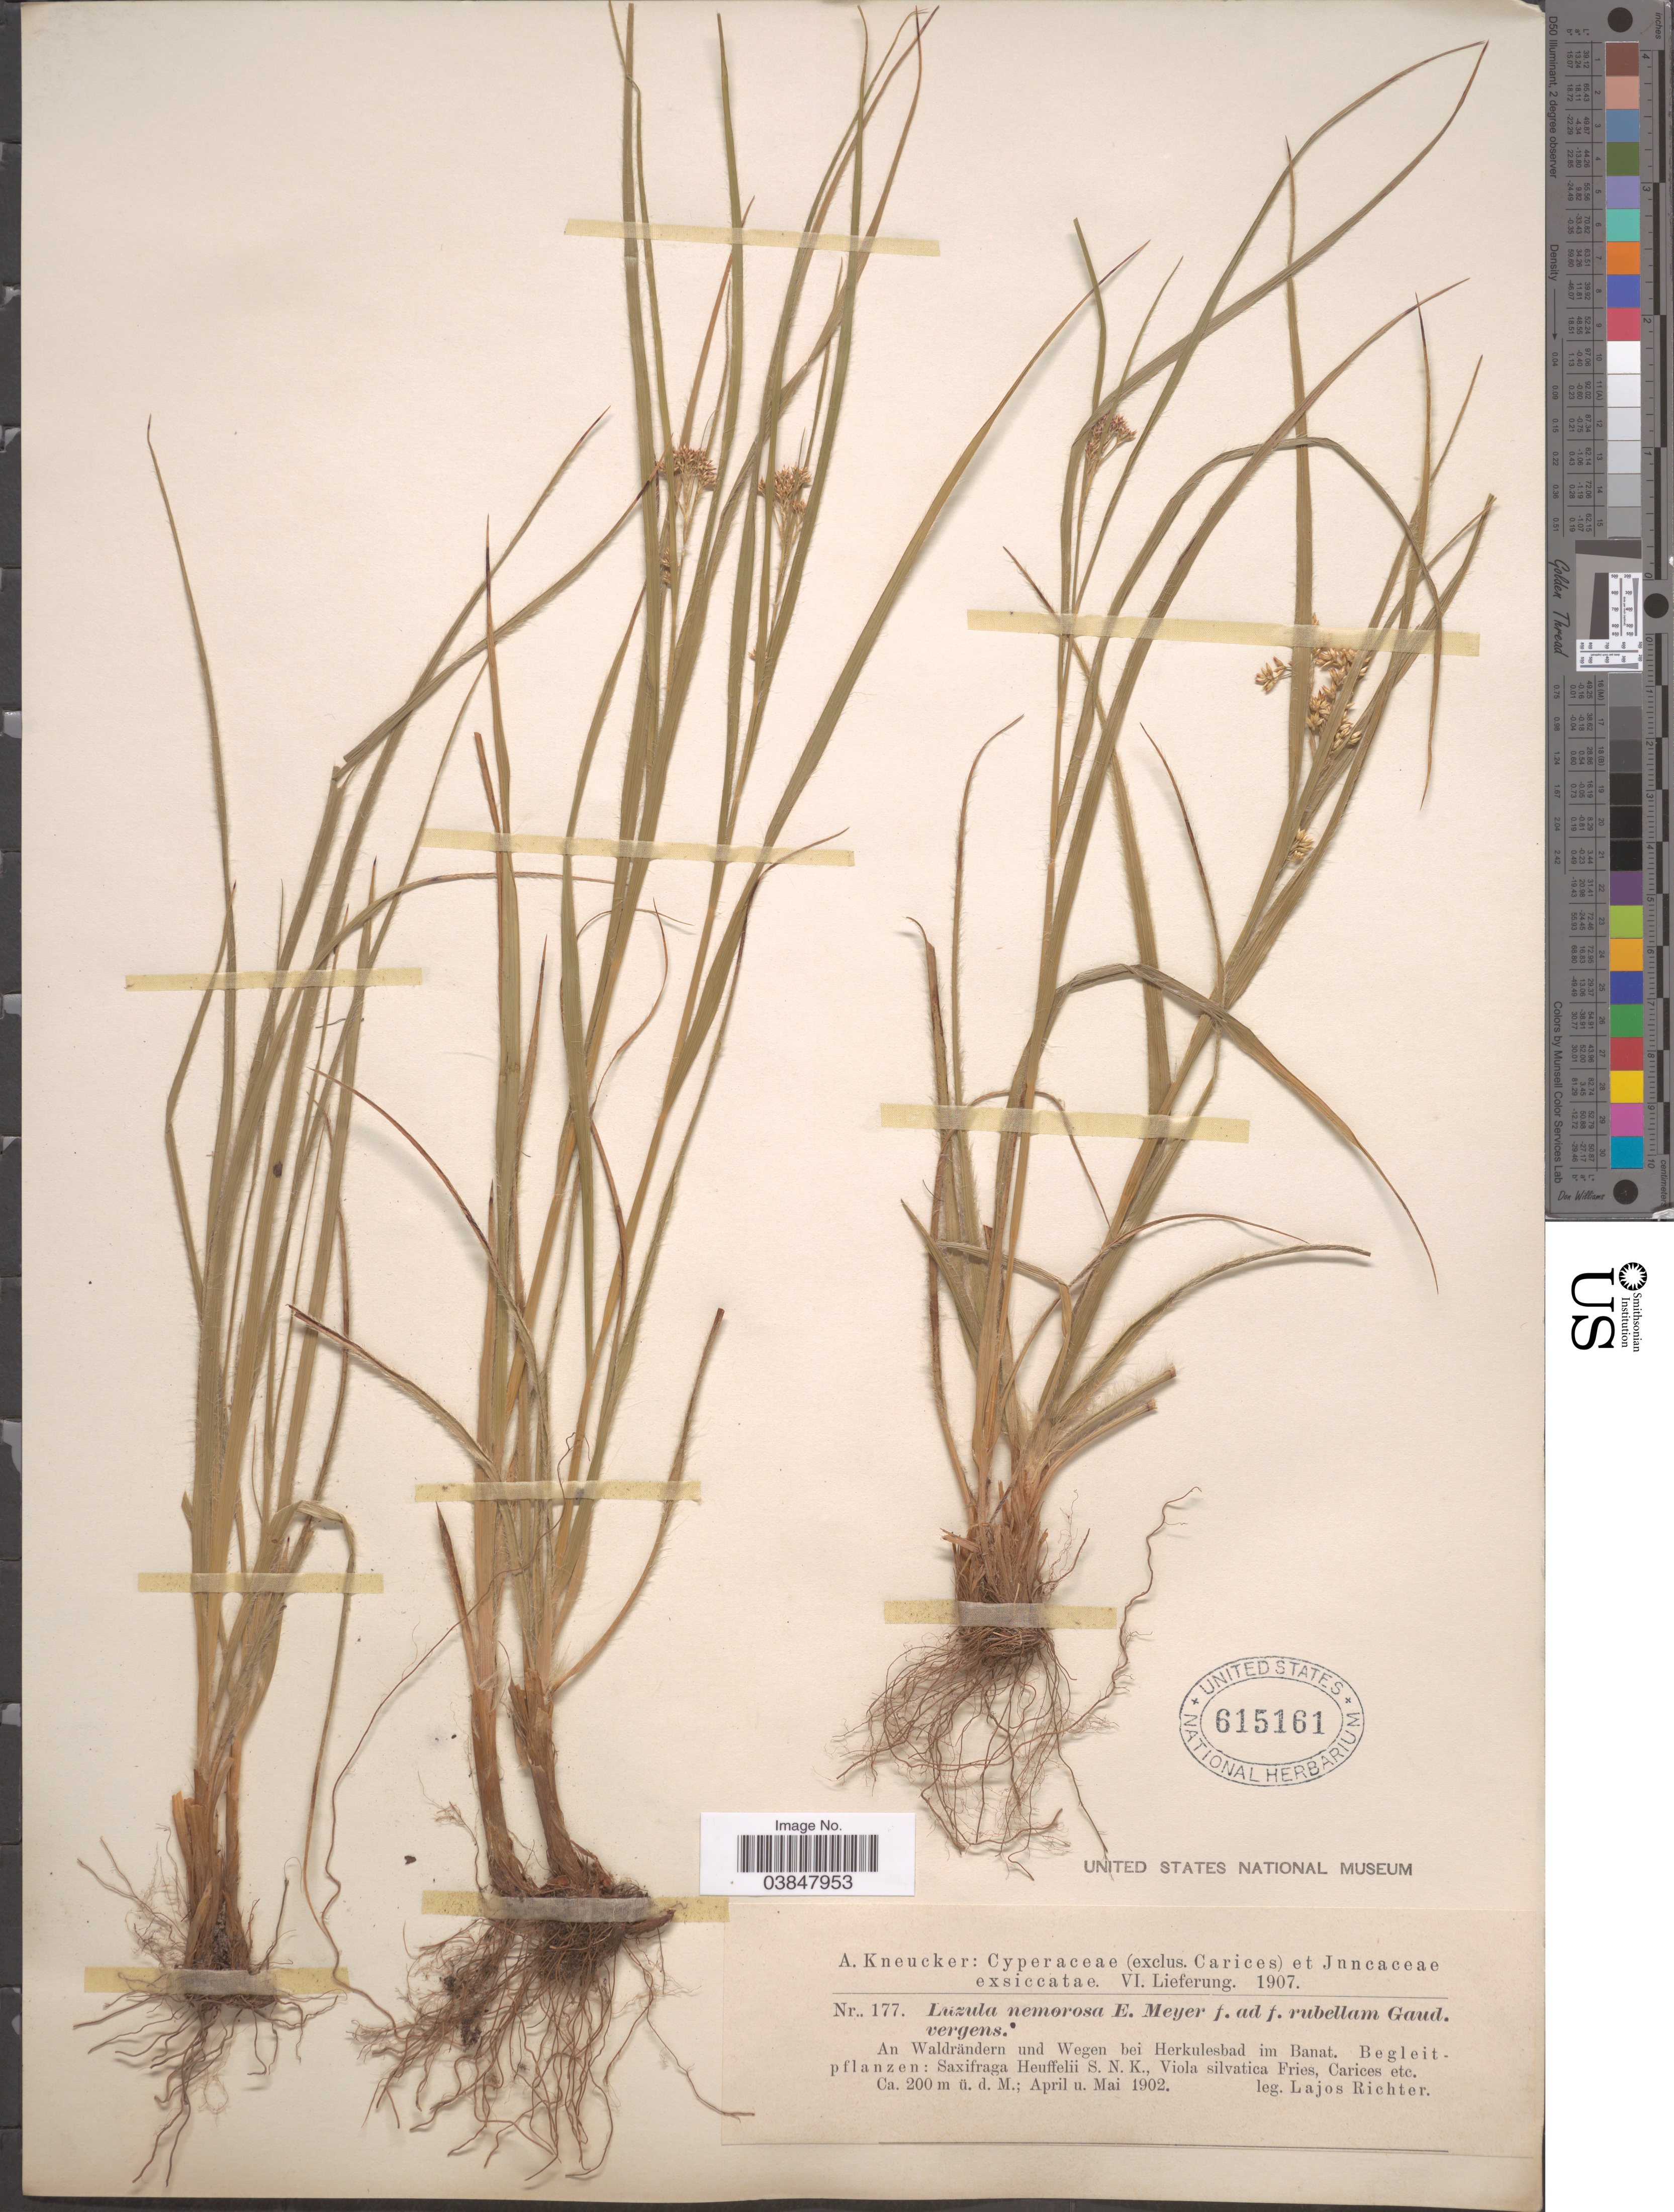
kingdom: Plantae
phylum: Tracheophyta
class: Liliopsida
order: Poales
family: Juncaceae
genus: Luzula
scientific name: Luzula luzuloides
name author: (Lam.) Dandy & Wilmott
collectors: L. Richter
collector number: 177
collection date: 1902-05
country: Romania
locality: An Waldrändern und Wegen bei Herkulesbad im Banat.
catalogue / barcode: US 615161